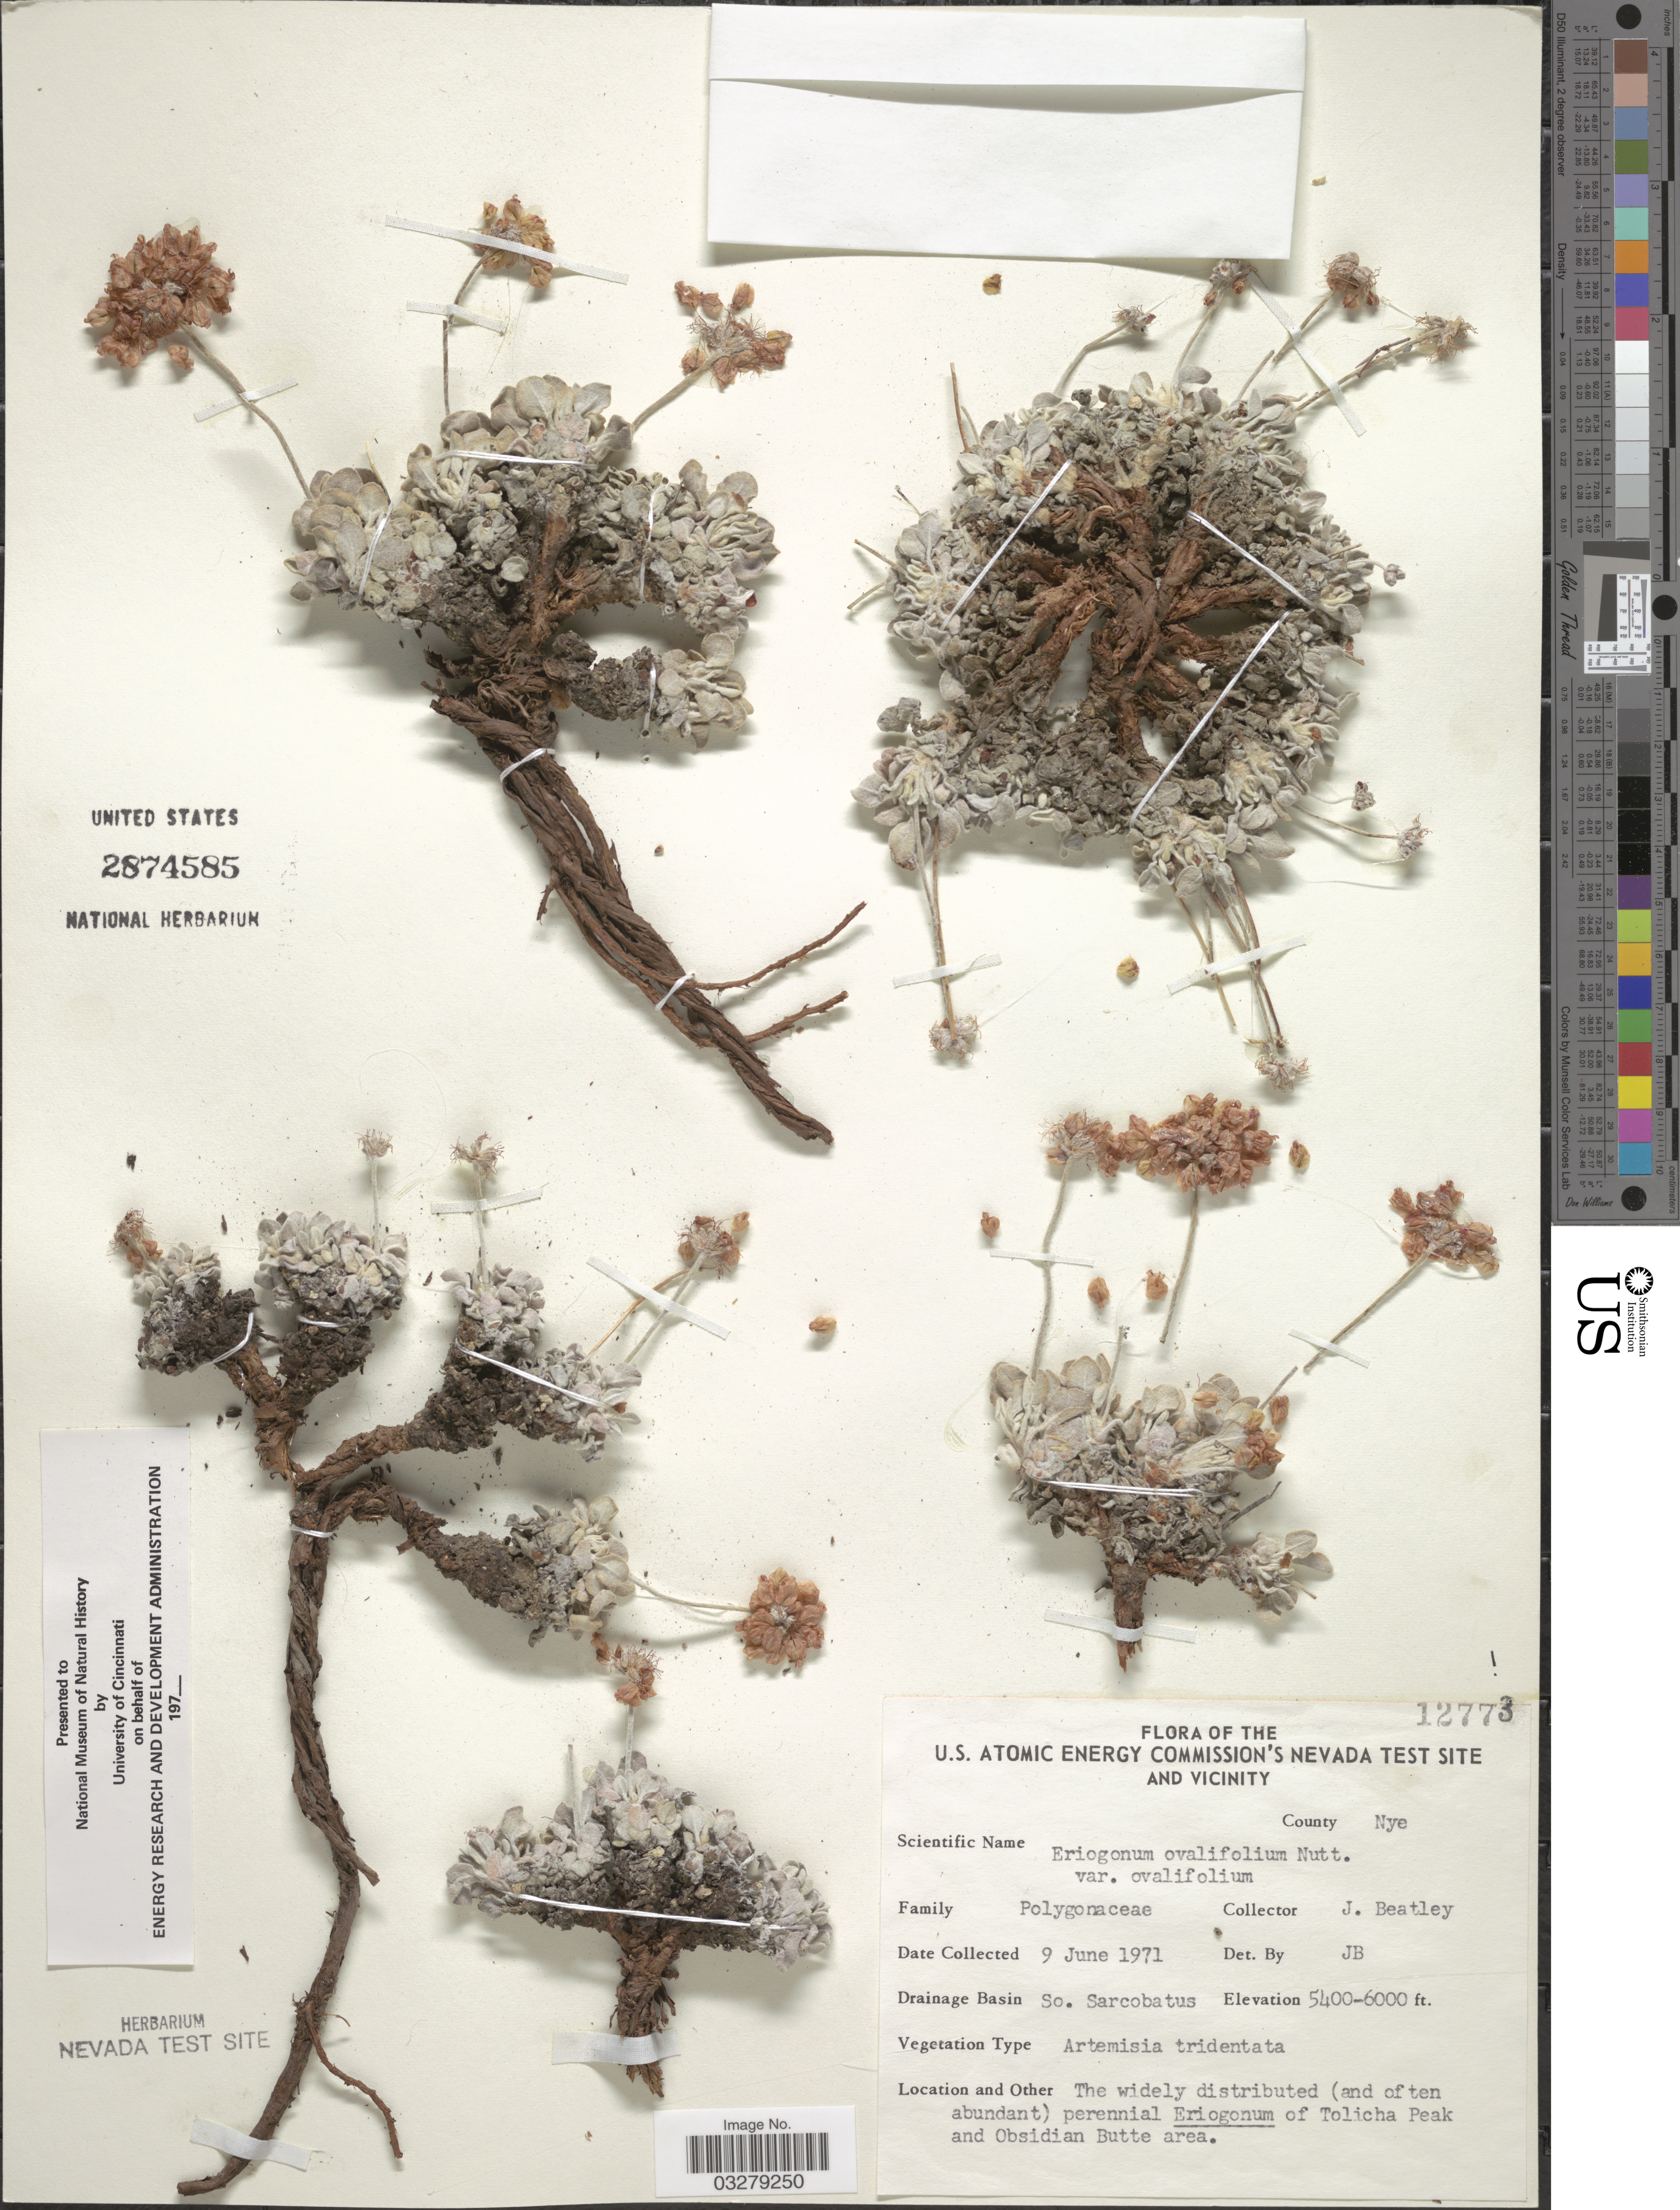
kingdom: Plantae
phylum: Tracheophyta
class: Magnoliopsida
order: Caryophyllales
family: Polygonaceae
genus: Eriogonum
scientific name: Eriogonum ovalifolium var. ovalifolium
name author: Nutt.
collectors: J. C. Beatley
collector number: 12773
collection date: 1971-06-09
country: United States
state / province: Nevada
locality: U.S. Atomic Energy Commission's Nevada Test Site and vicinity. County Nye. Drainage Basin So. Sarcobatus. Tolicha Peak and Obsidian Butte area.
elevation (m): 1646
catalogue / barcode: US 2874585